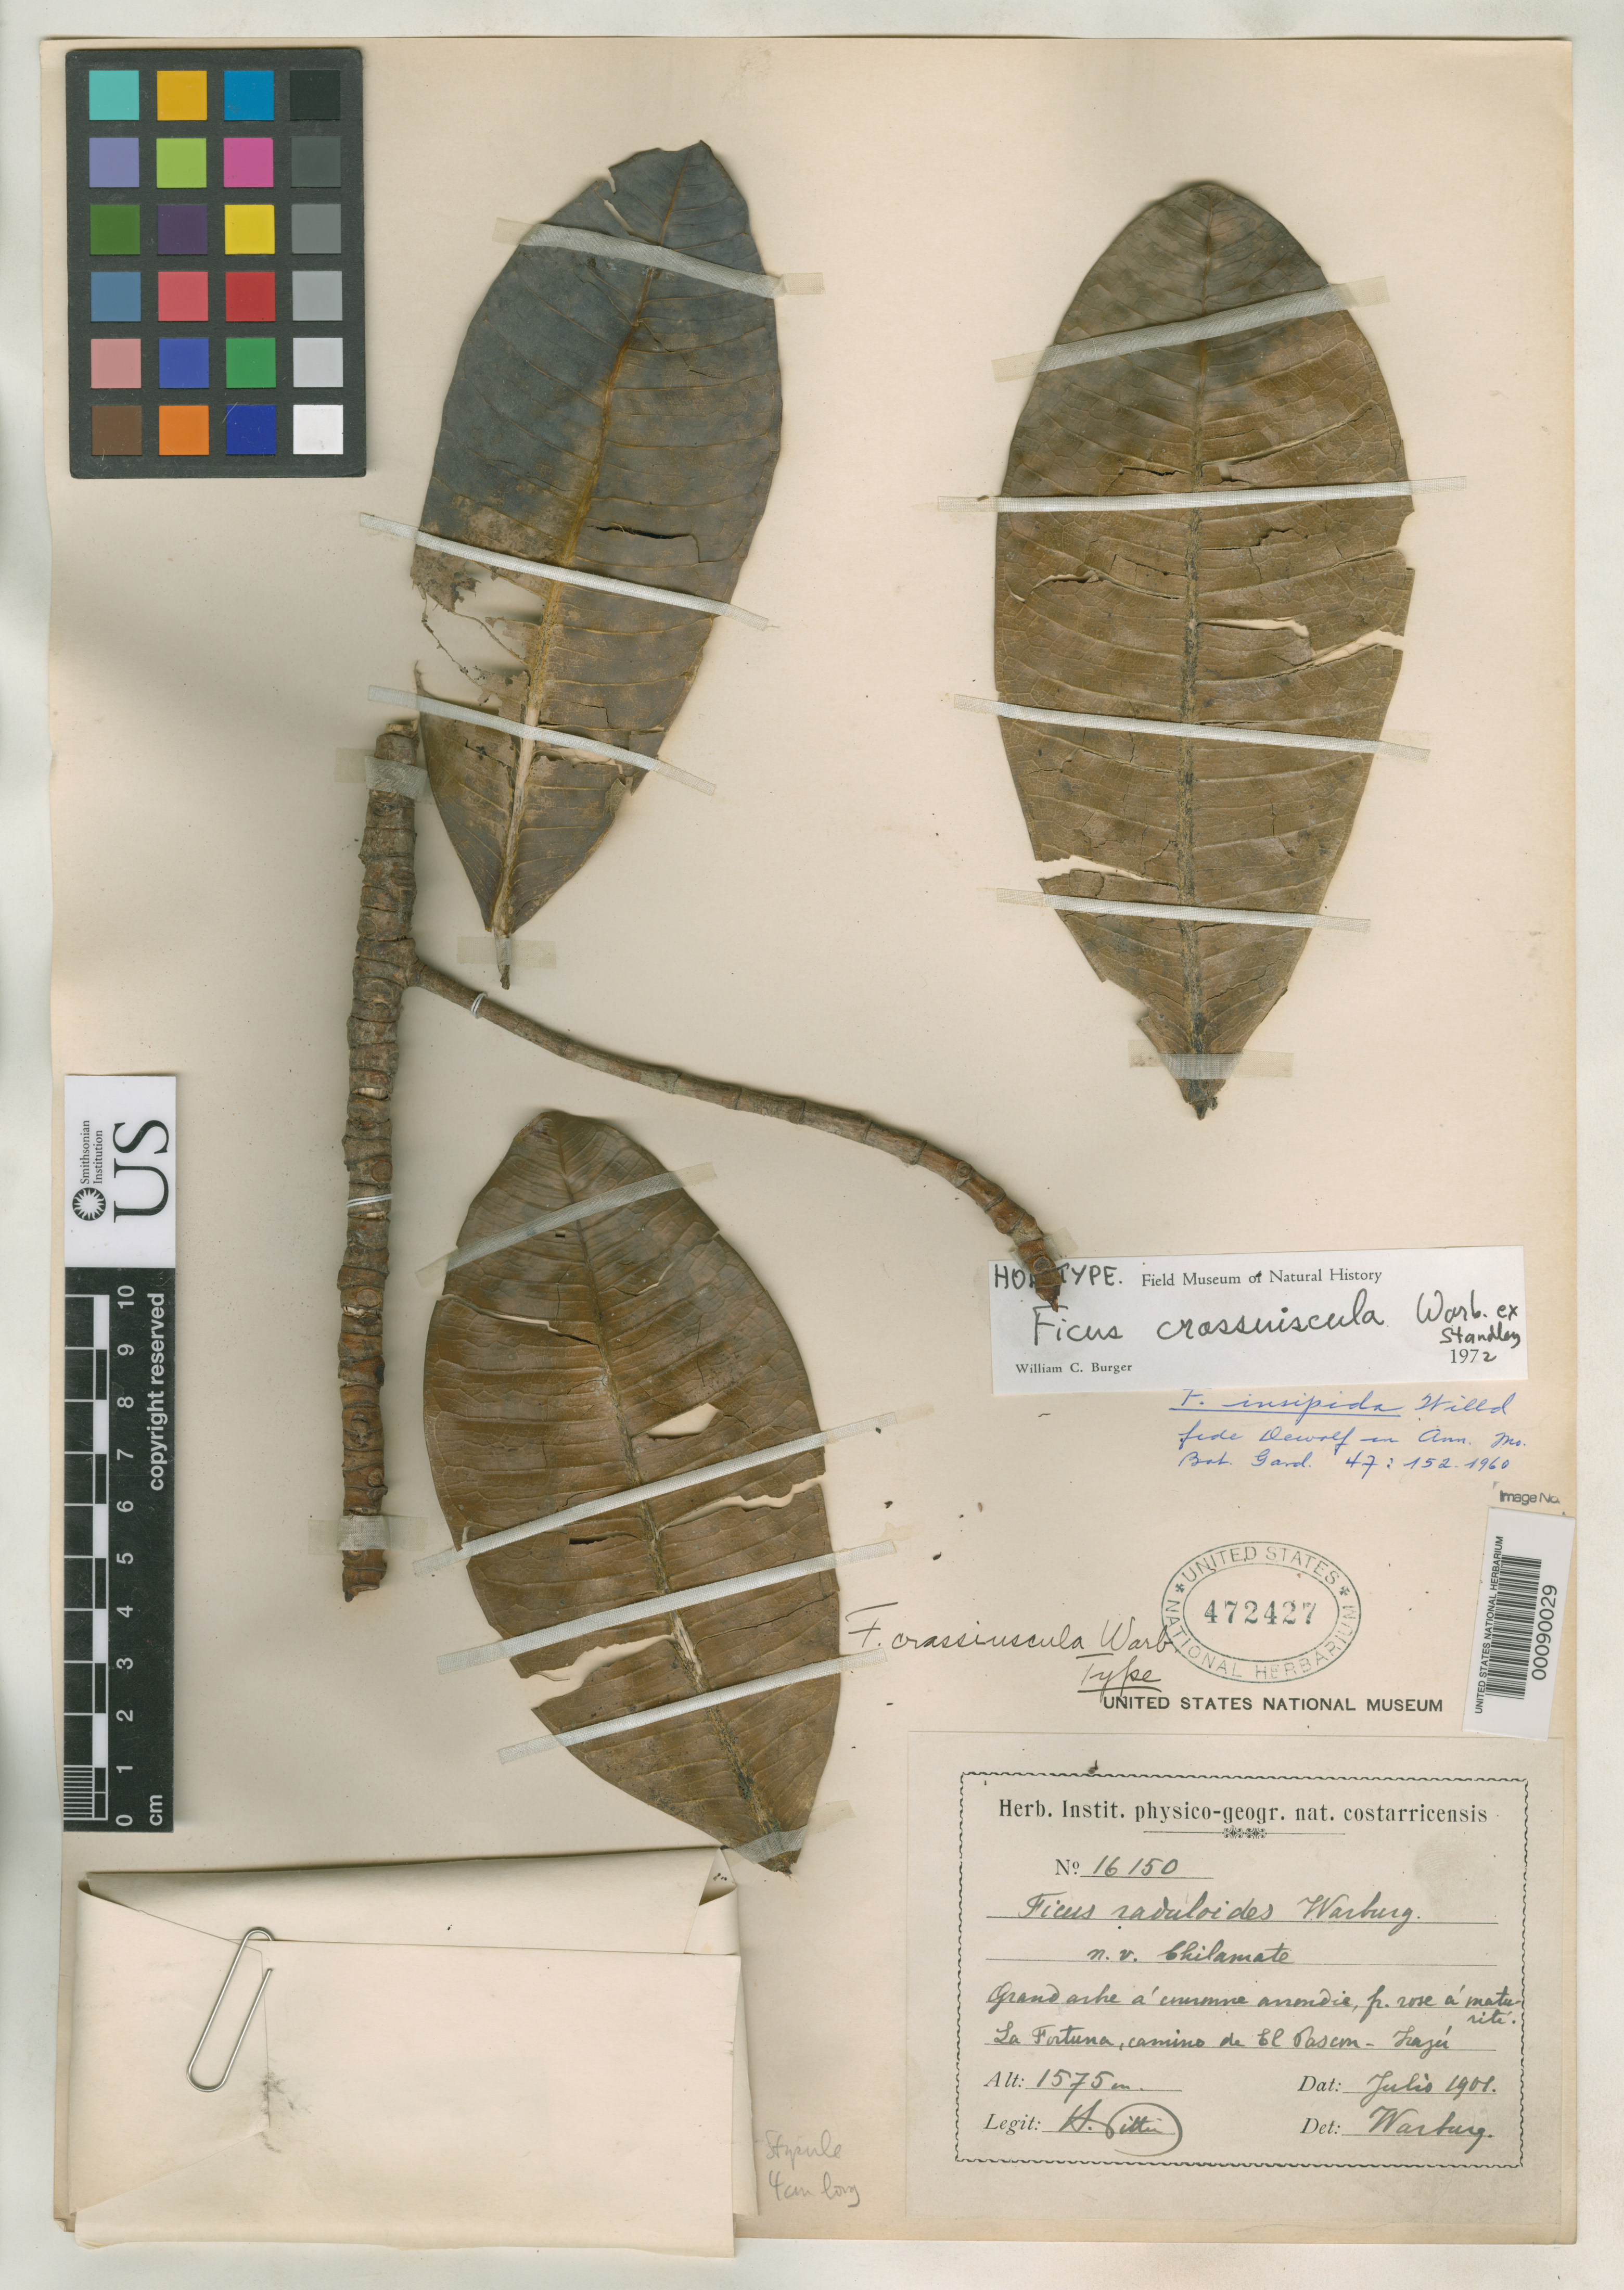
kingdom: Plantae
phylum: Tracheophyta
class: Magnoliopsida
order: Rosales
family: Moraceae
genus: Ficus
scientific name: Ficus crassiuscula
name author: Warb. ex Standl.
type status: Holotype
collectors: H. F. Pittier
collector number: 16150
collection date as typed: Jul 1901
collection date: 1901-07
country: Costa Rica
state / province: Cartago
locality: La Fortuna, Volcan de Irazu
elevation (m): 1575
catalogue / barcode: US 472427